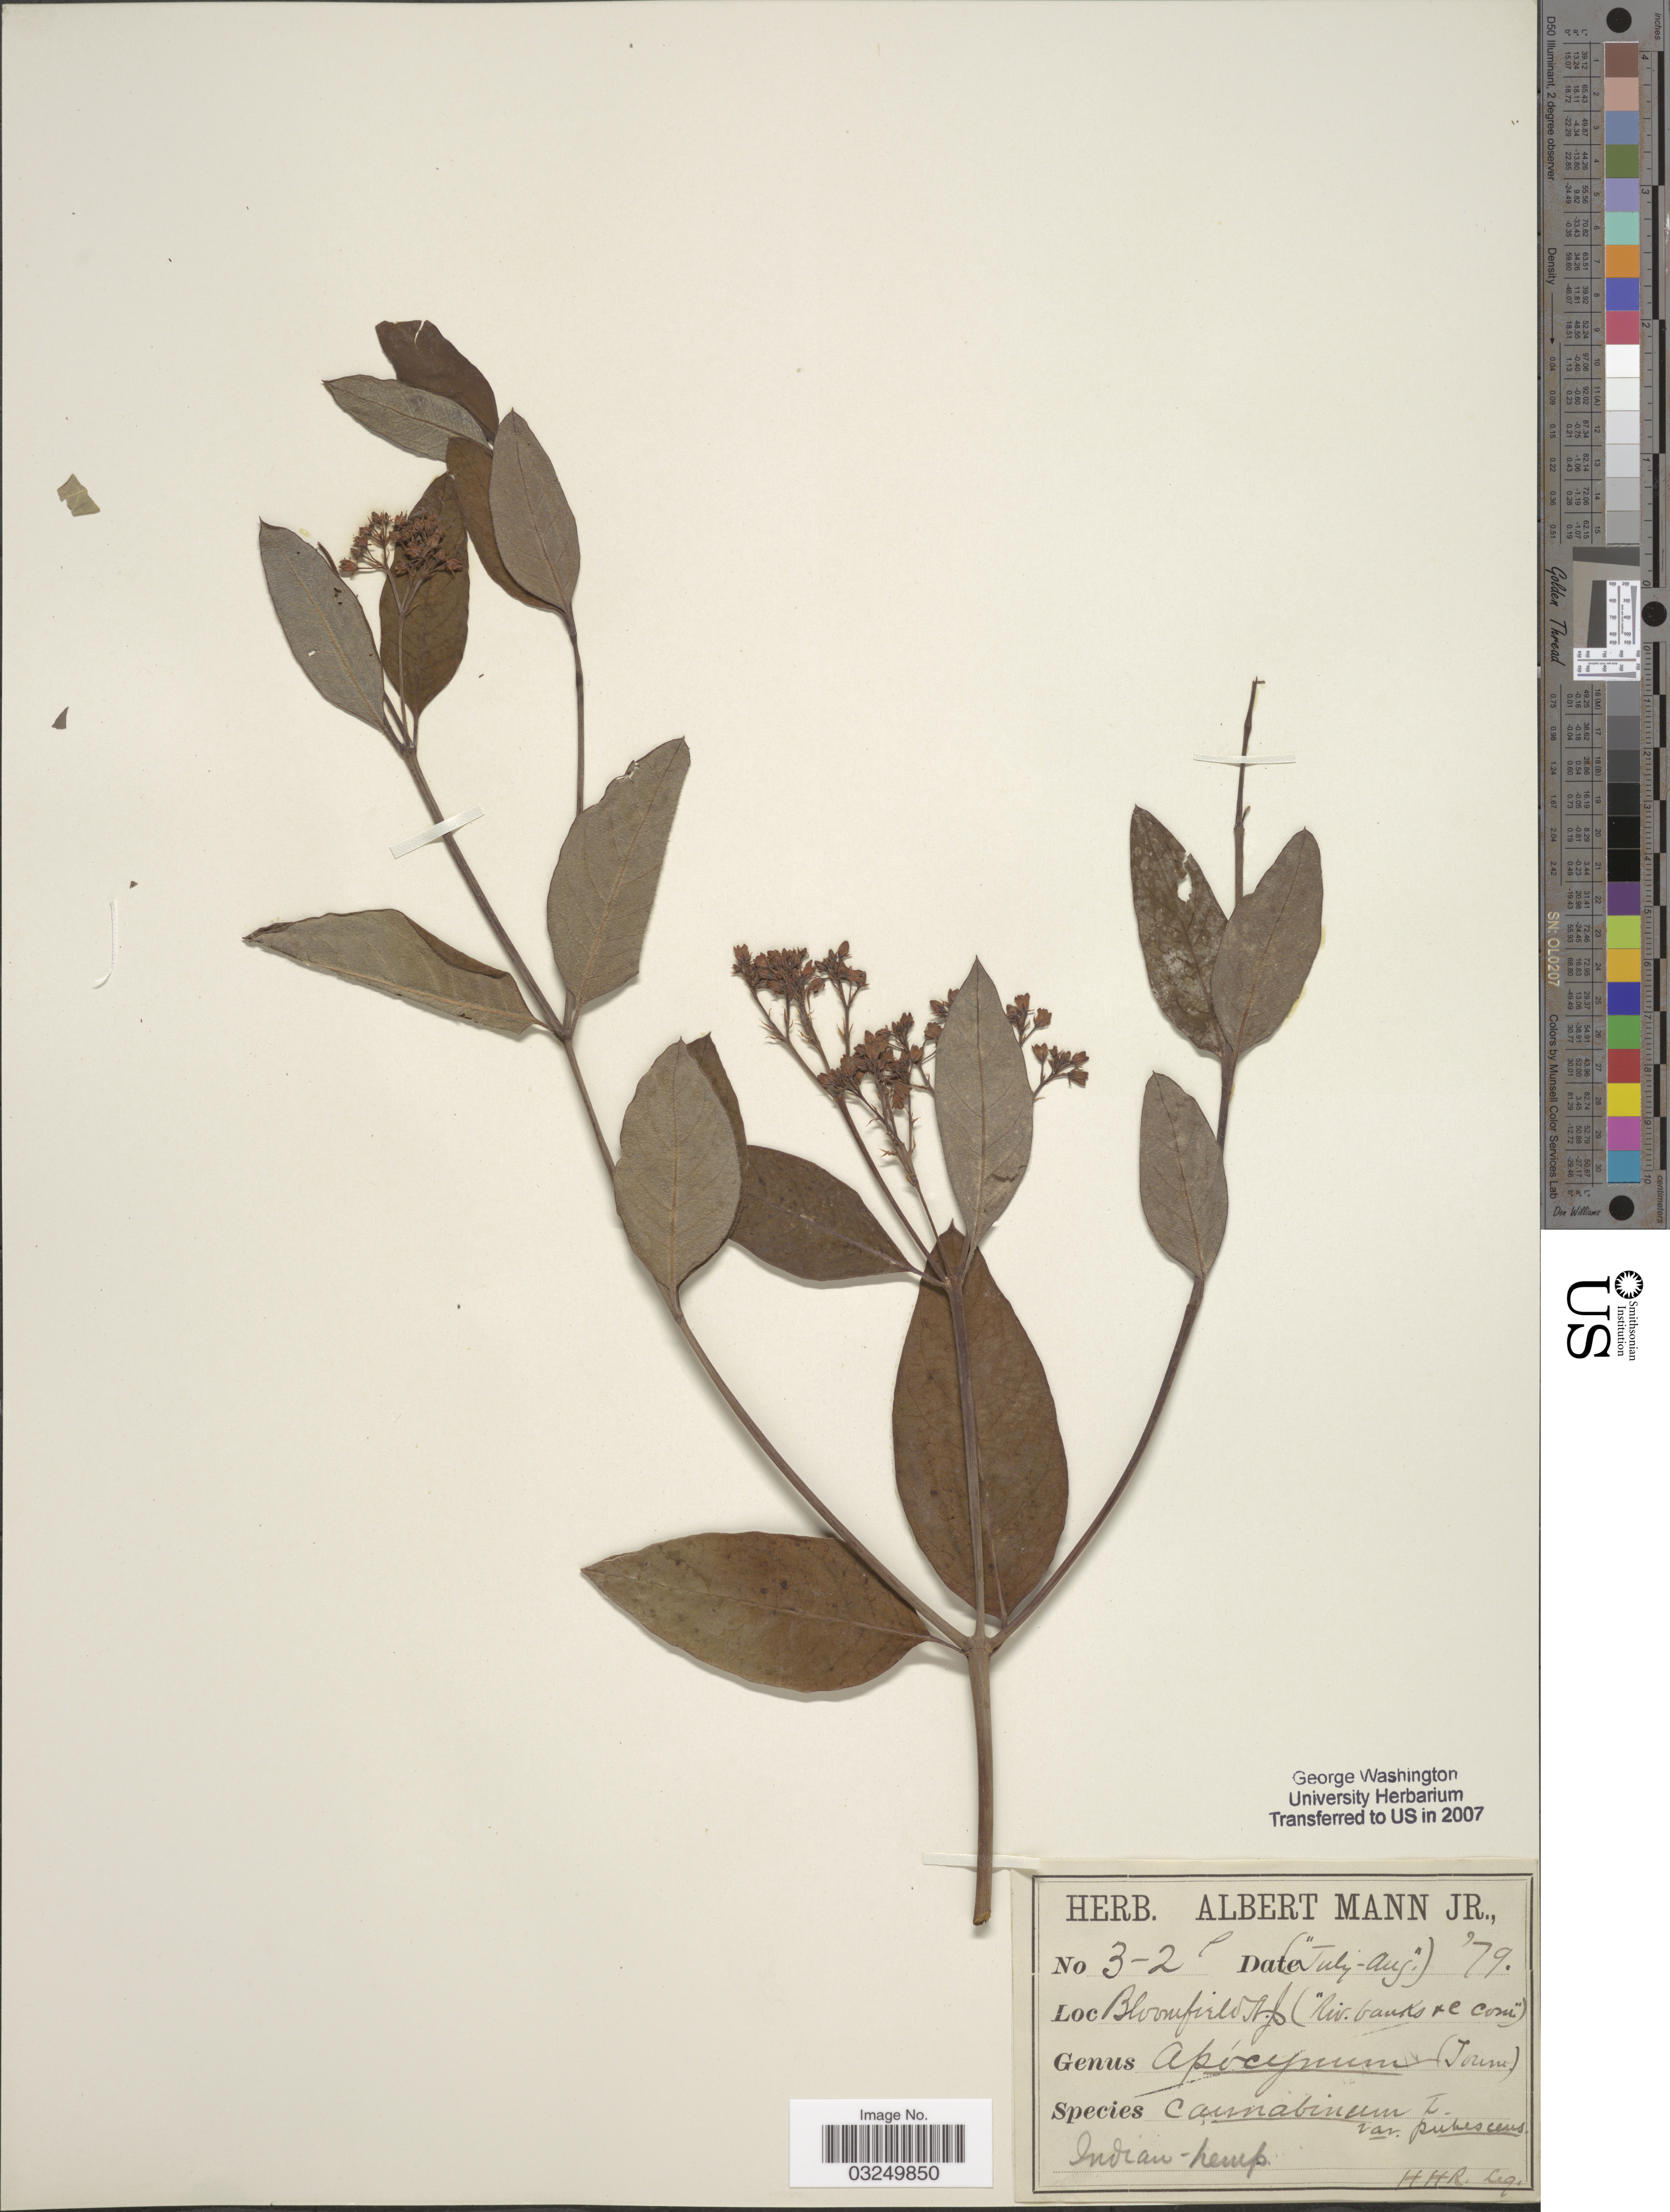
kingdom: Plantae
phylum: Tracheophyta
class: Magnoliopsida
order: Gentianales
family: Apocynaceae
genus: Apocynum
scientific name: Apocynum cannabinum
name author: L.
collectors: H. H. R.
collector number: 3-2l*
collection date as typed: Transcribed d/m/y: /7/79 to /8/79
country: United States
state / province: New Jersey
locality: Bloomfield.